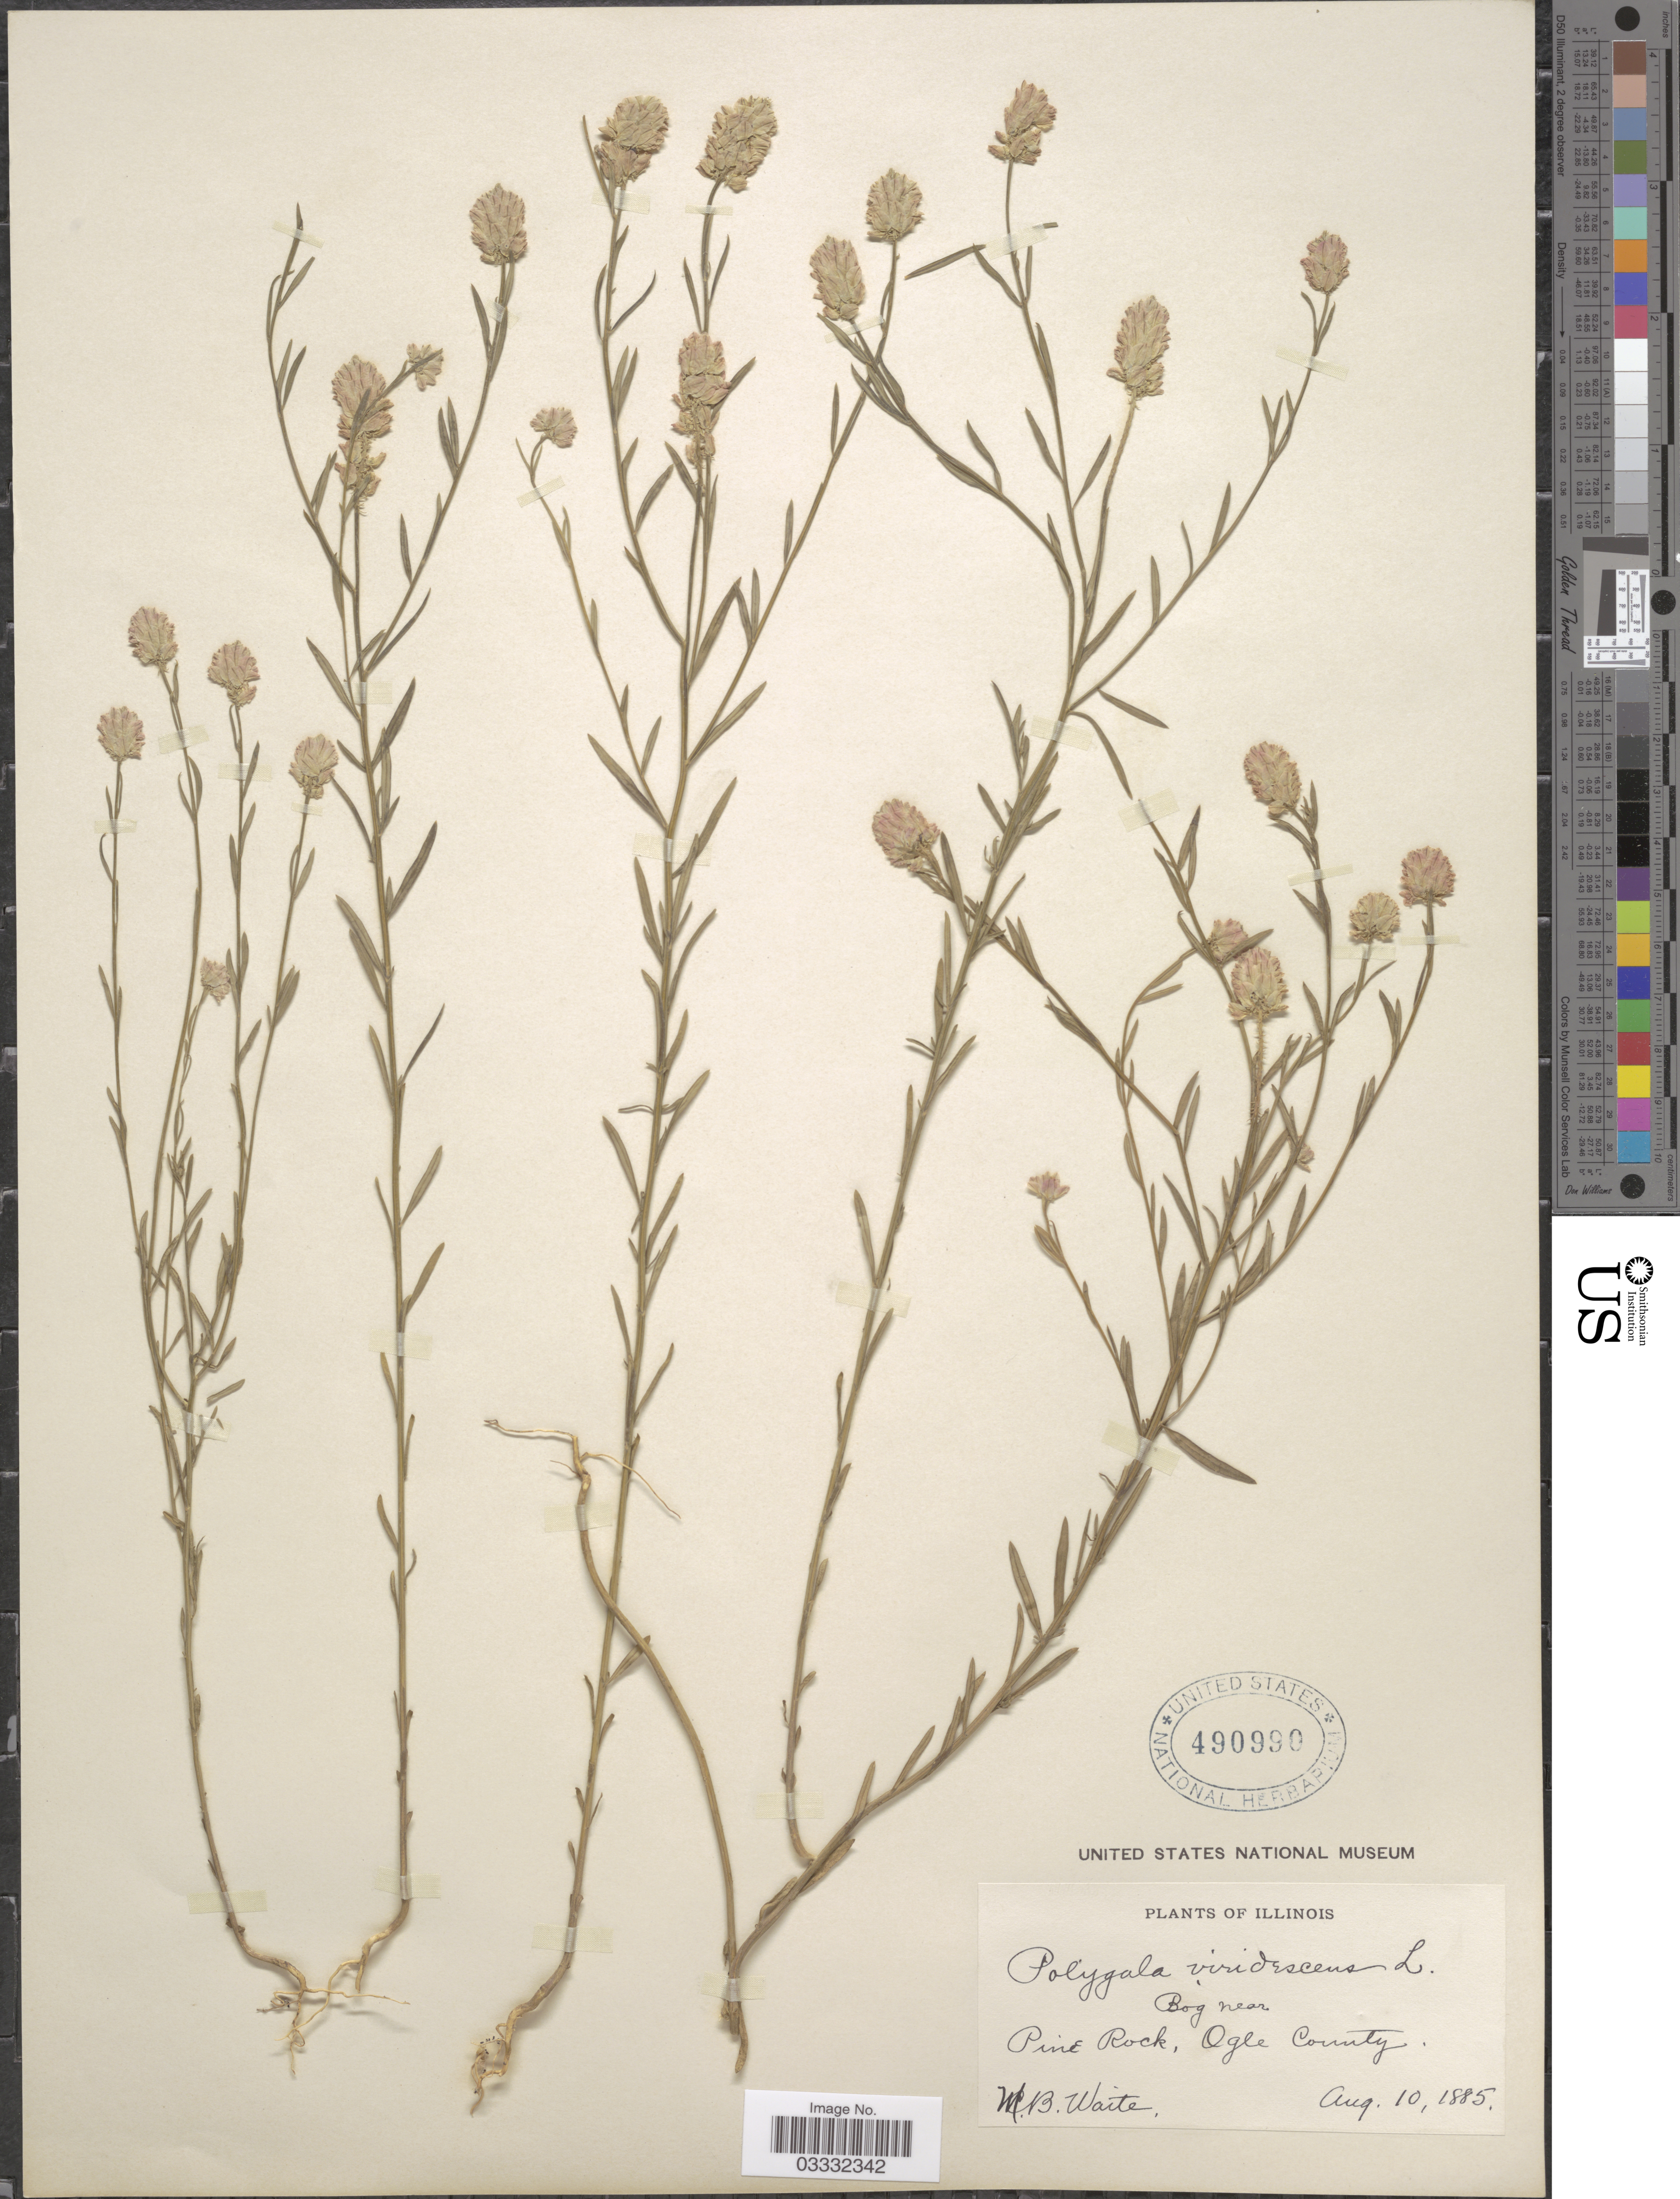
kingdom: Plantae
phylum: Tracheophyta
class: Magnoliopsida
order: Fabales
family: Polygalaceae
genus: Polygala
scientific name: Polygala sanguinea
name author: L.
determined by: Strong, Mark T., (BOT), Smithsonian Institution - National Museum of Natural History (UNITED STATES)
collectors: W. Waite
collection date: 1885-08-10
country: United States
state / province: Illinois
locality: Bog near Pine Rock, Ogle County.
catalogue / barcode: US 490990